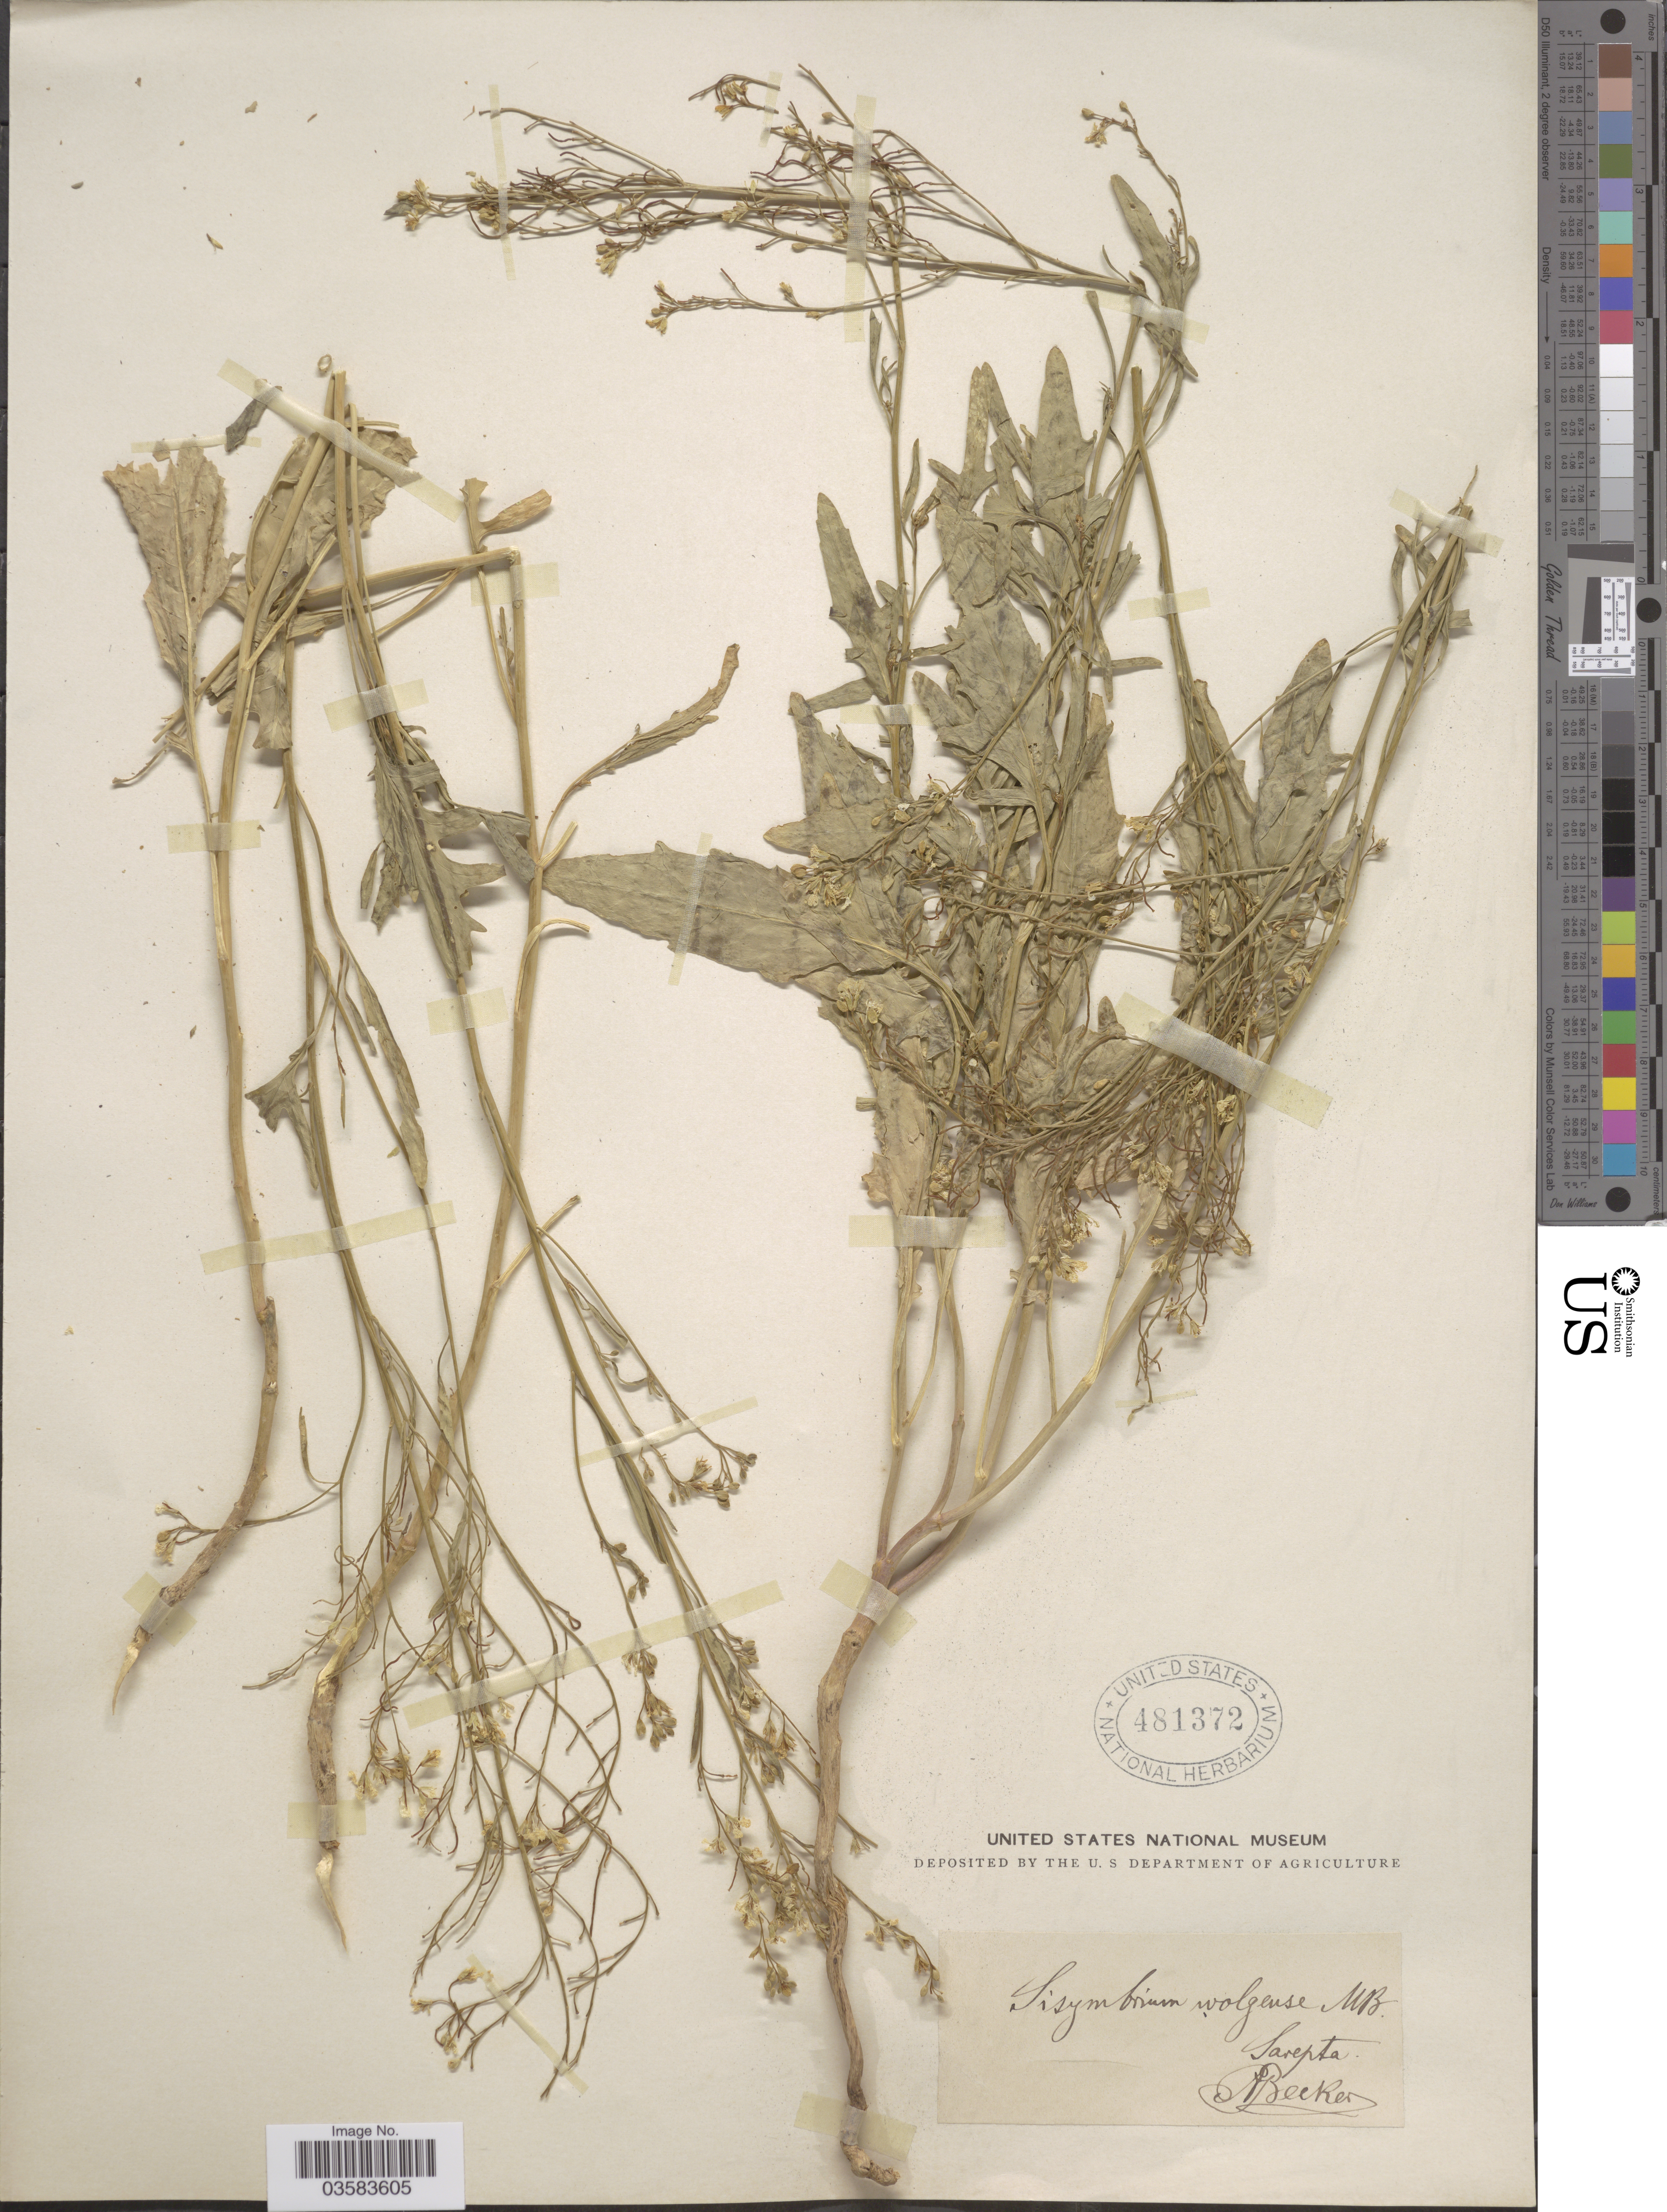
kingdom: Plantae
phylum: Tracheophyta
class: Magnoliopsida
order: Brassicales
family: Brassicaceae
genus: Sisymbrium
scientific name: Sisymbrium wolgense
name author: M. Bieb. ex P. Fourn.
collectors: A. Becker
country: Russian Federation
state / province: Volgograd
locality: Sarepta.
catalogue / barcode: US 481372